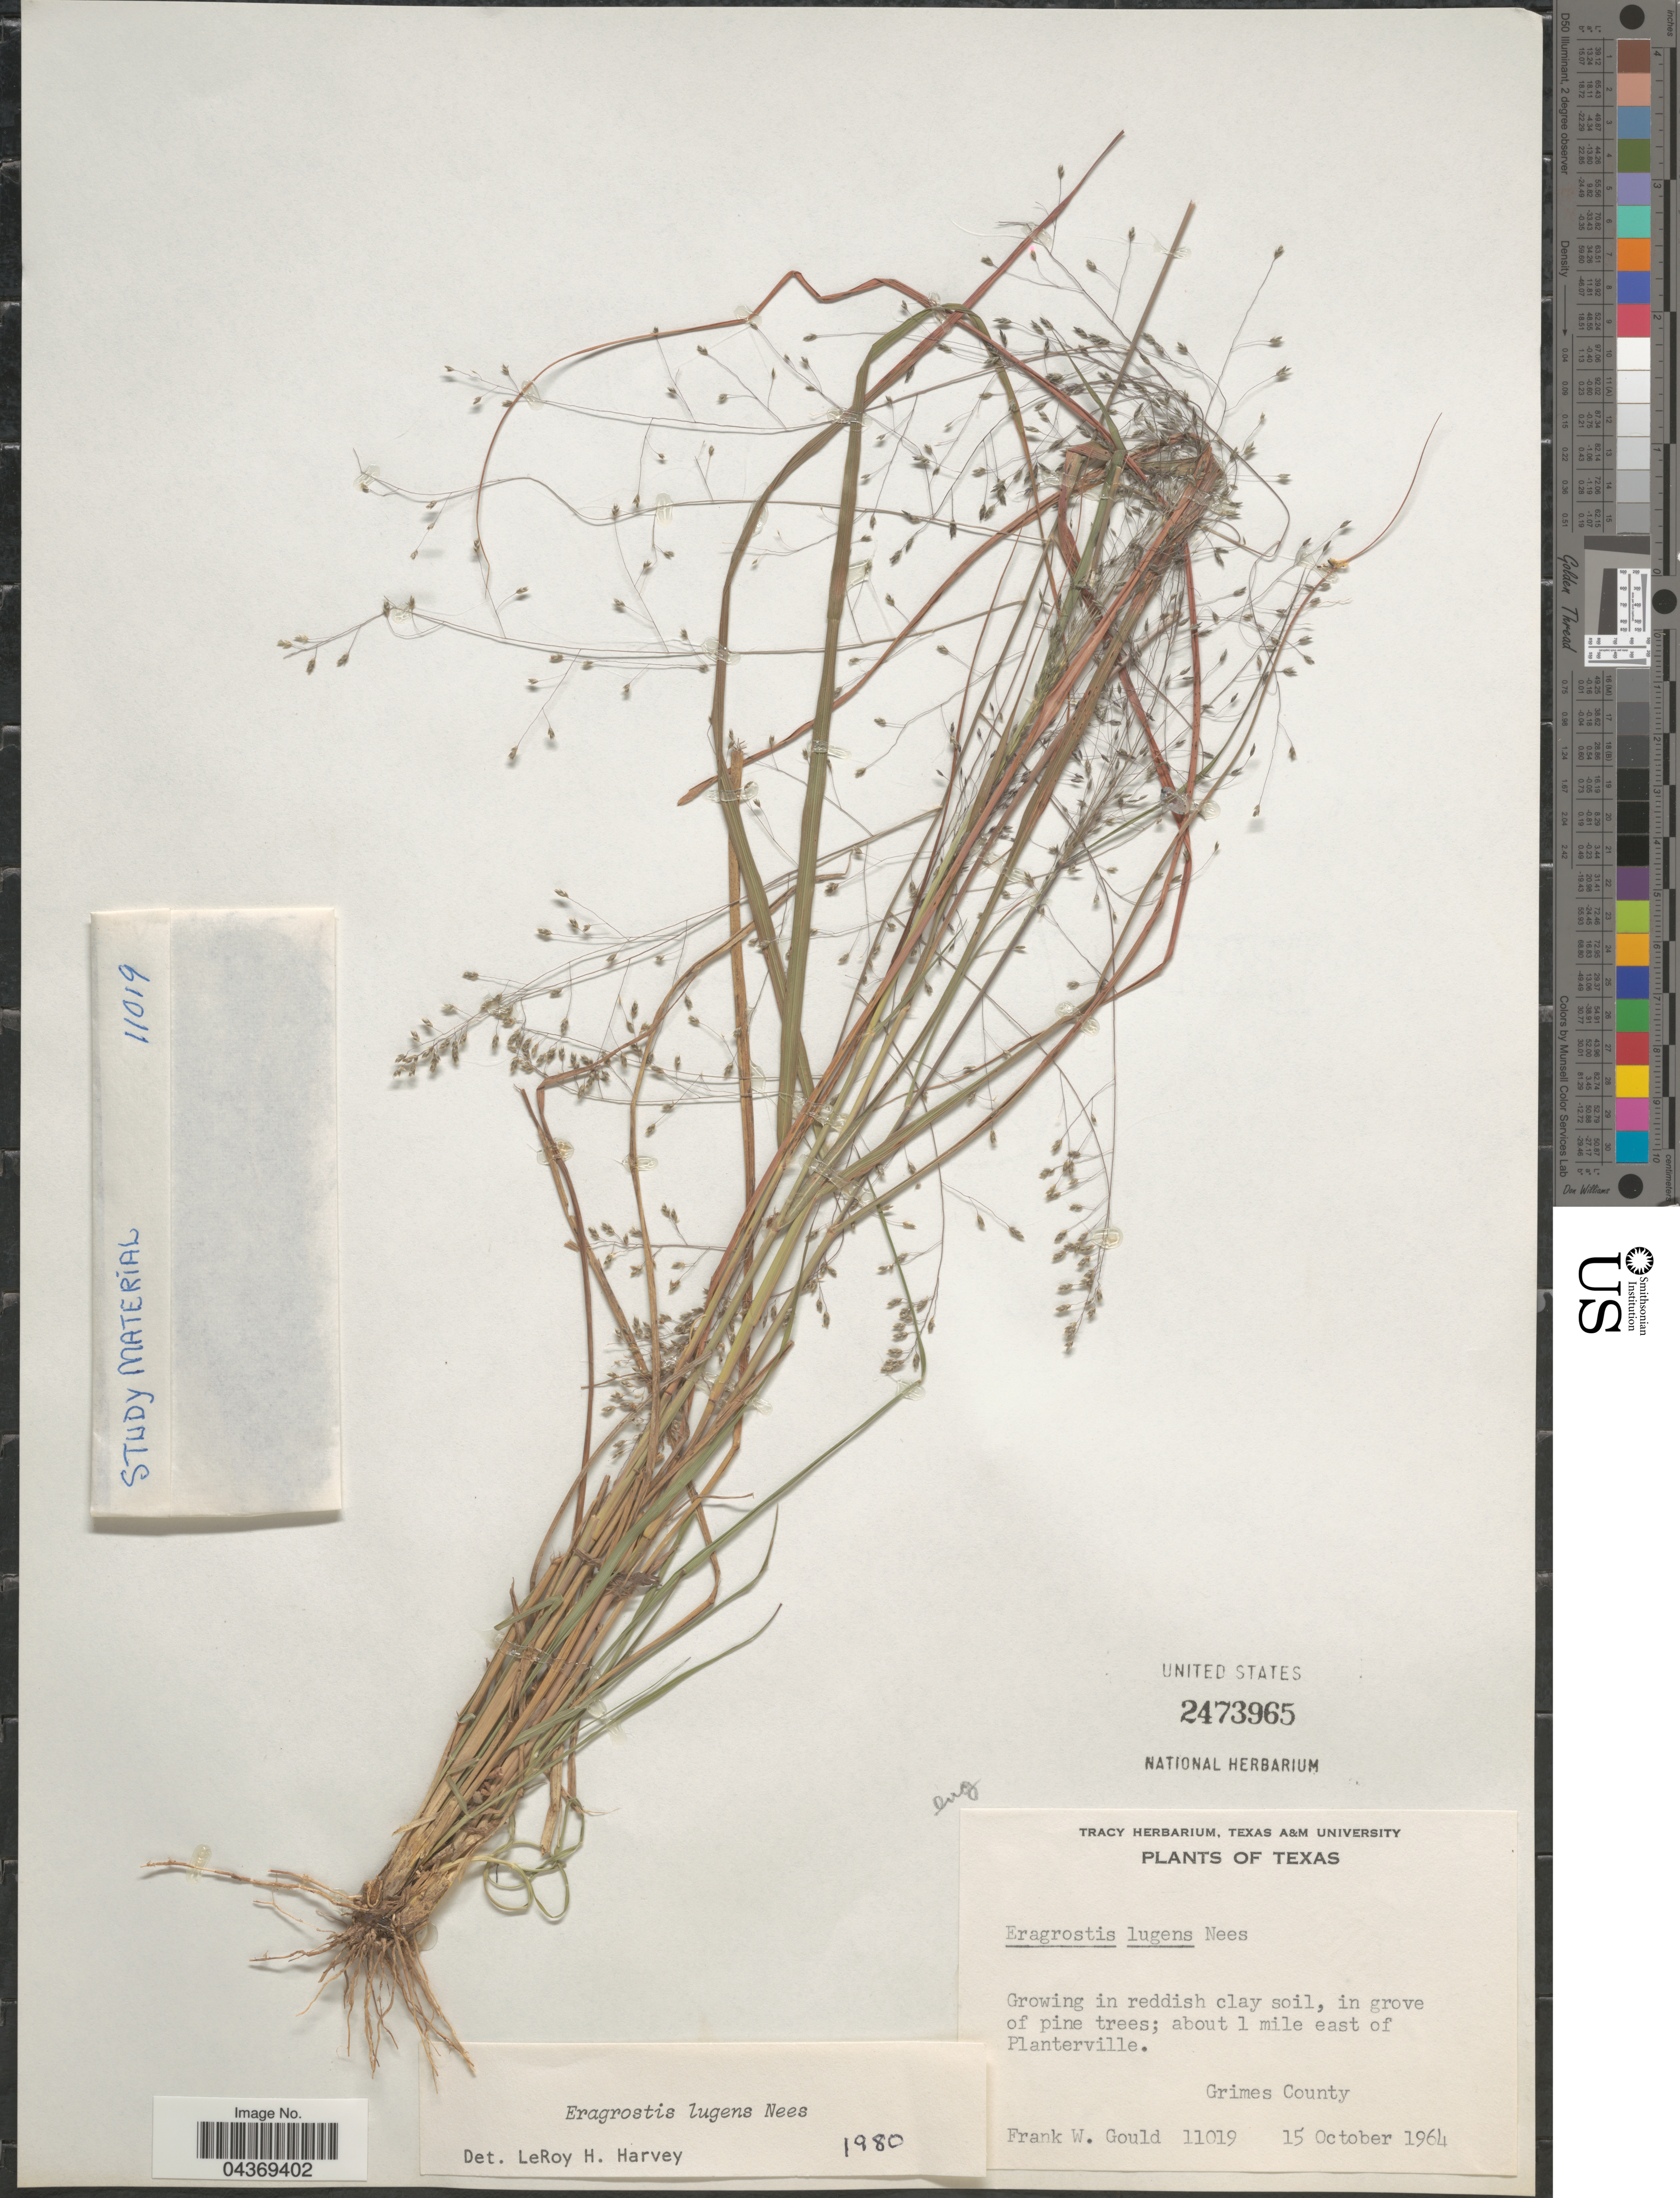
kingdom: Plantae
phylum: Tracheophyta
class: Liliopsida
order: Poales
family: Poaceae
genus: Eragrostis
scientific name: Eragrostis lugens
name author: Nees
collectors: F. W. Gould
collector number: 11019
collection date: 1964-10-15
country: United States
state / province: Texas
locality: About 1 mile east of Planterville. Grimes County.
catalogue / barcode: US 2473965